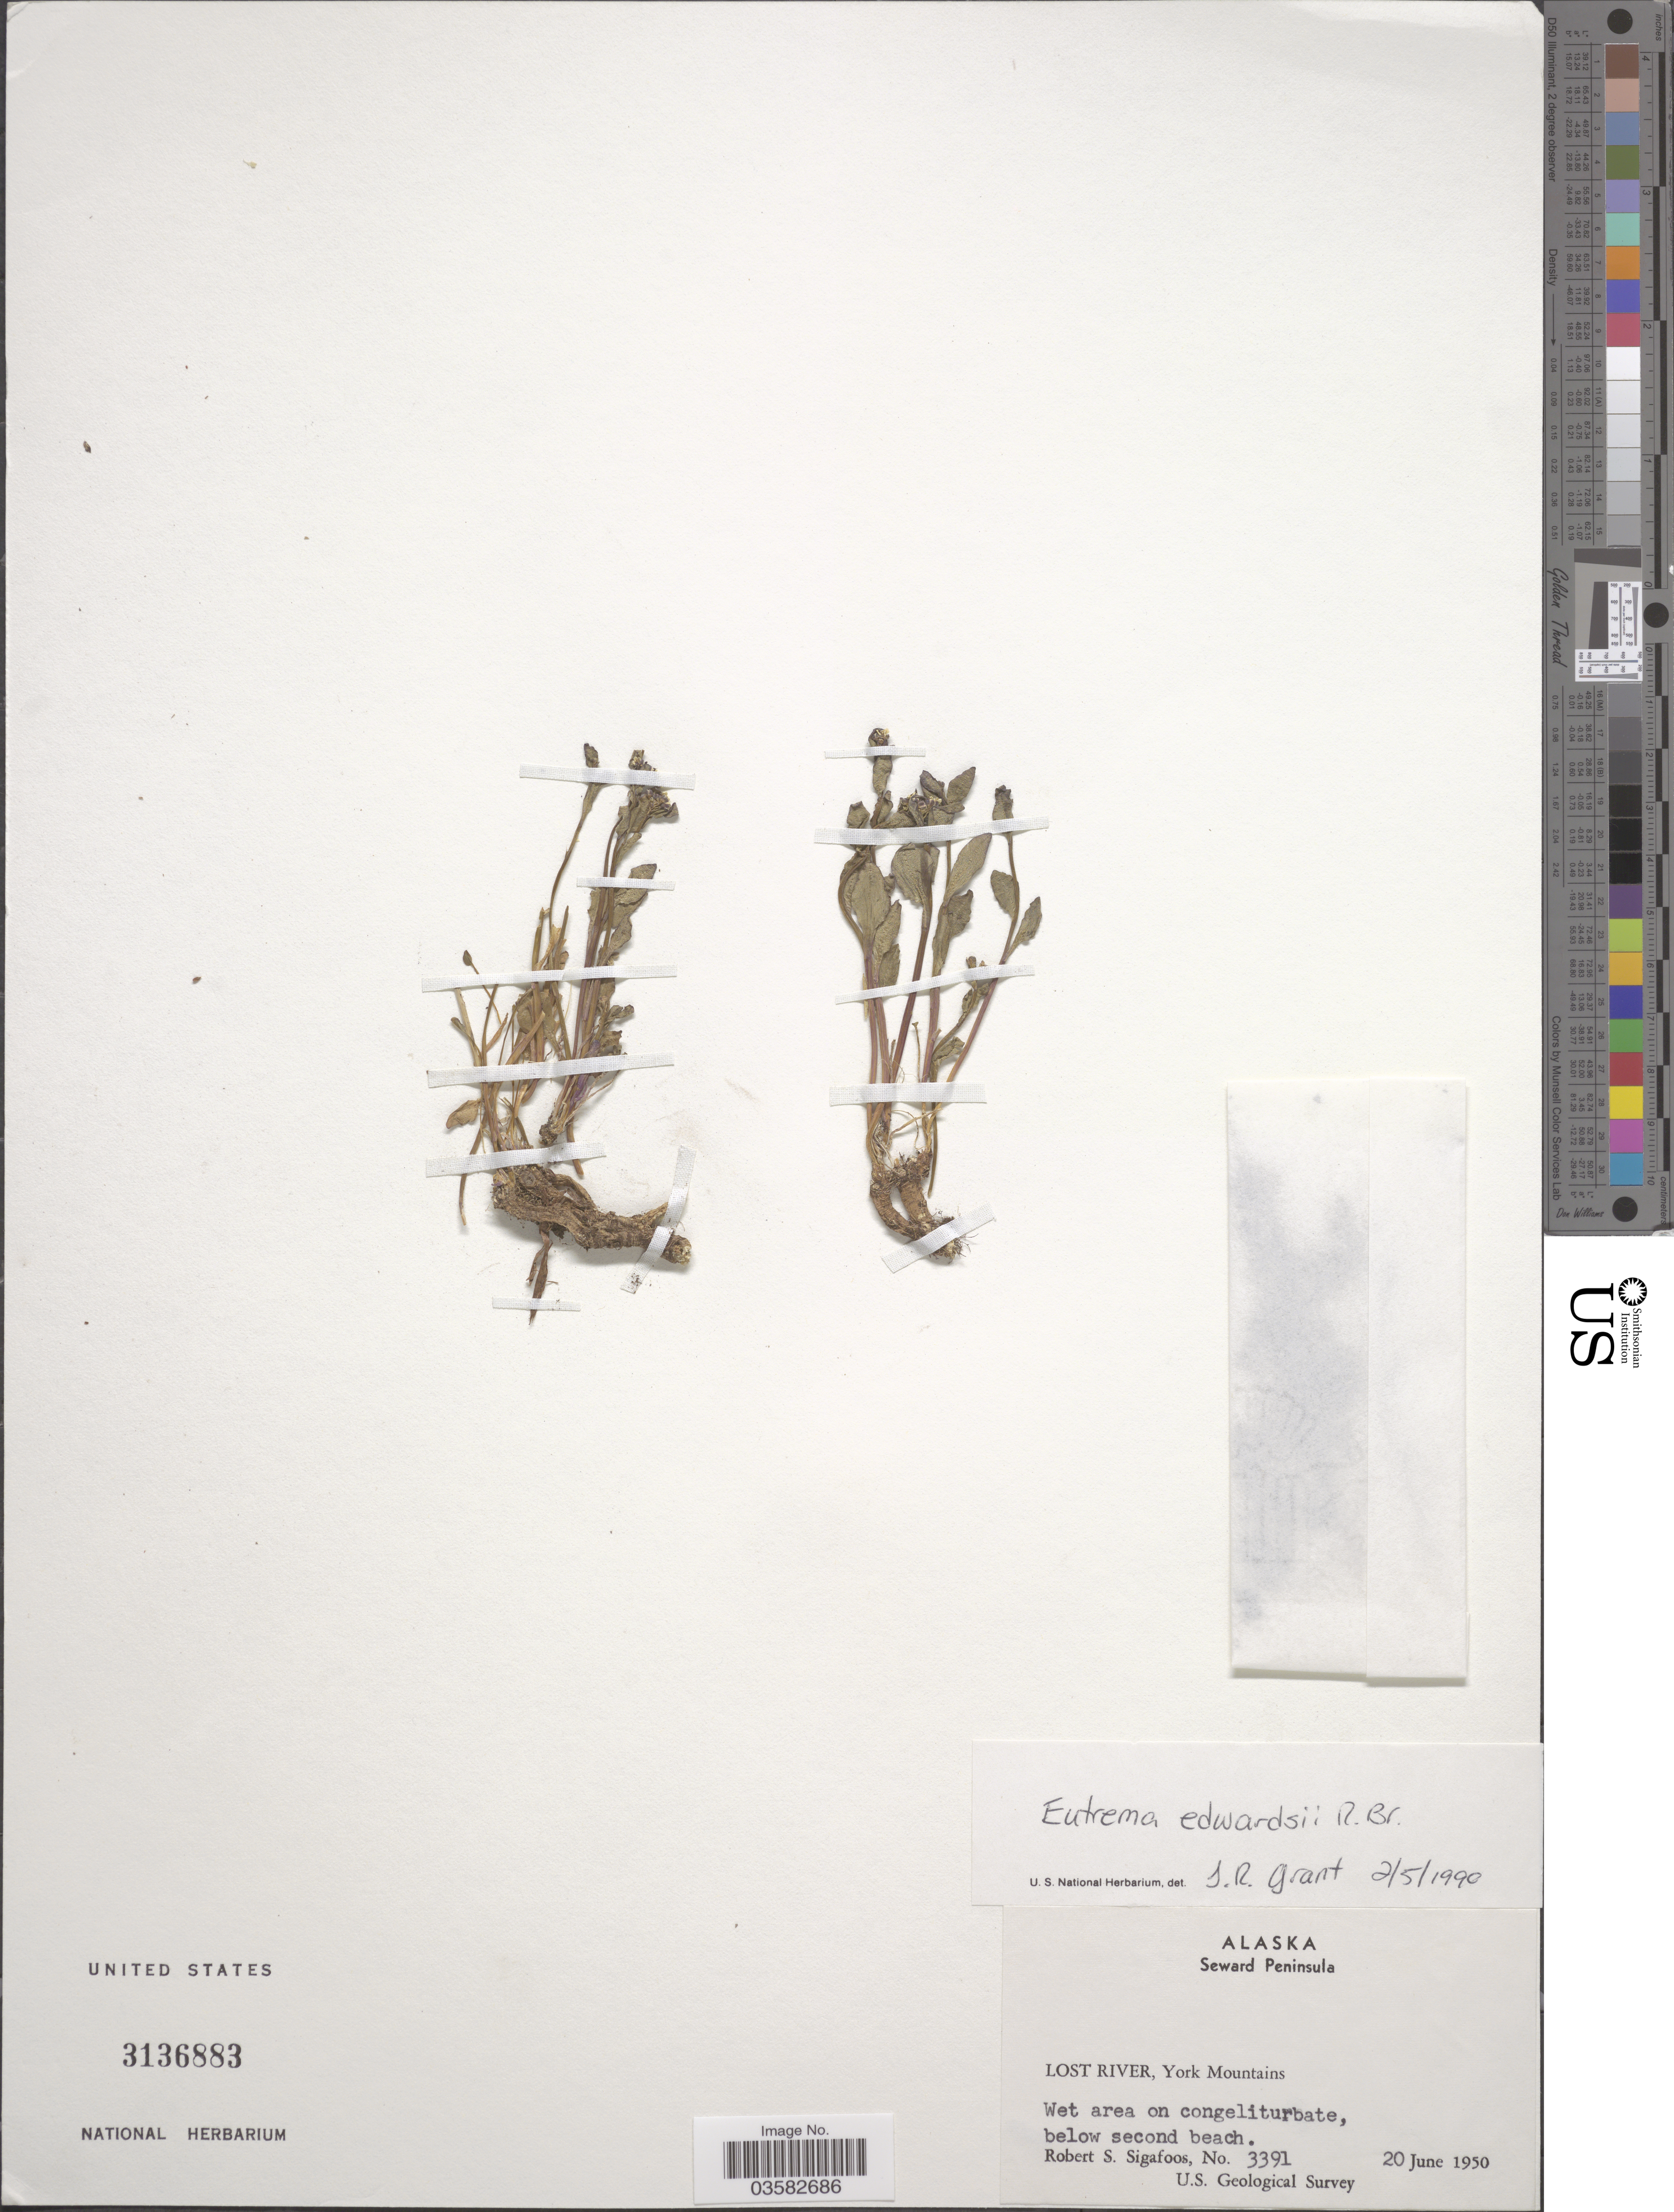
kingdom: Plantae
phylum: Tracheophyta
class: Magnoliopsida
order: Brassicales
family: Brassicaceae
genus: Eutrema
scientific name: Eutrema edwardsii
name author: R. Br.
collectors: R. Sigafoos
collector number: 3391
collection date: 1950-06-20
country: United States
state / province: Alaska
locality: Seward Peninsula. Lost River, York Mountains.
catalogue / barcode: US 3136883